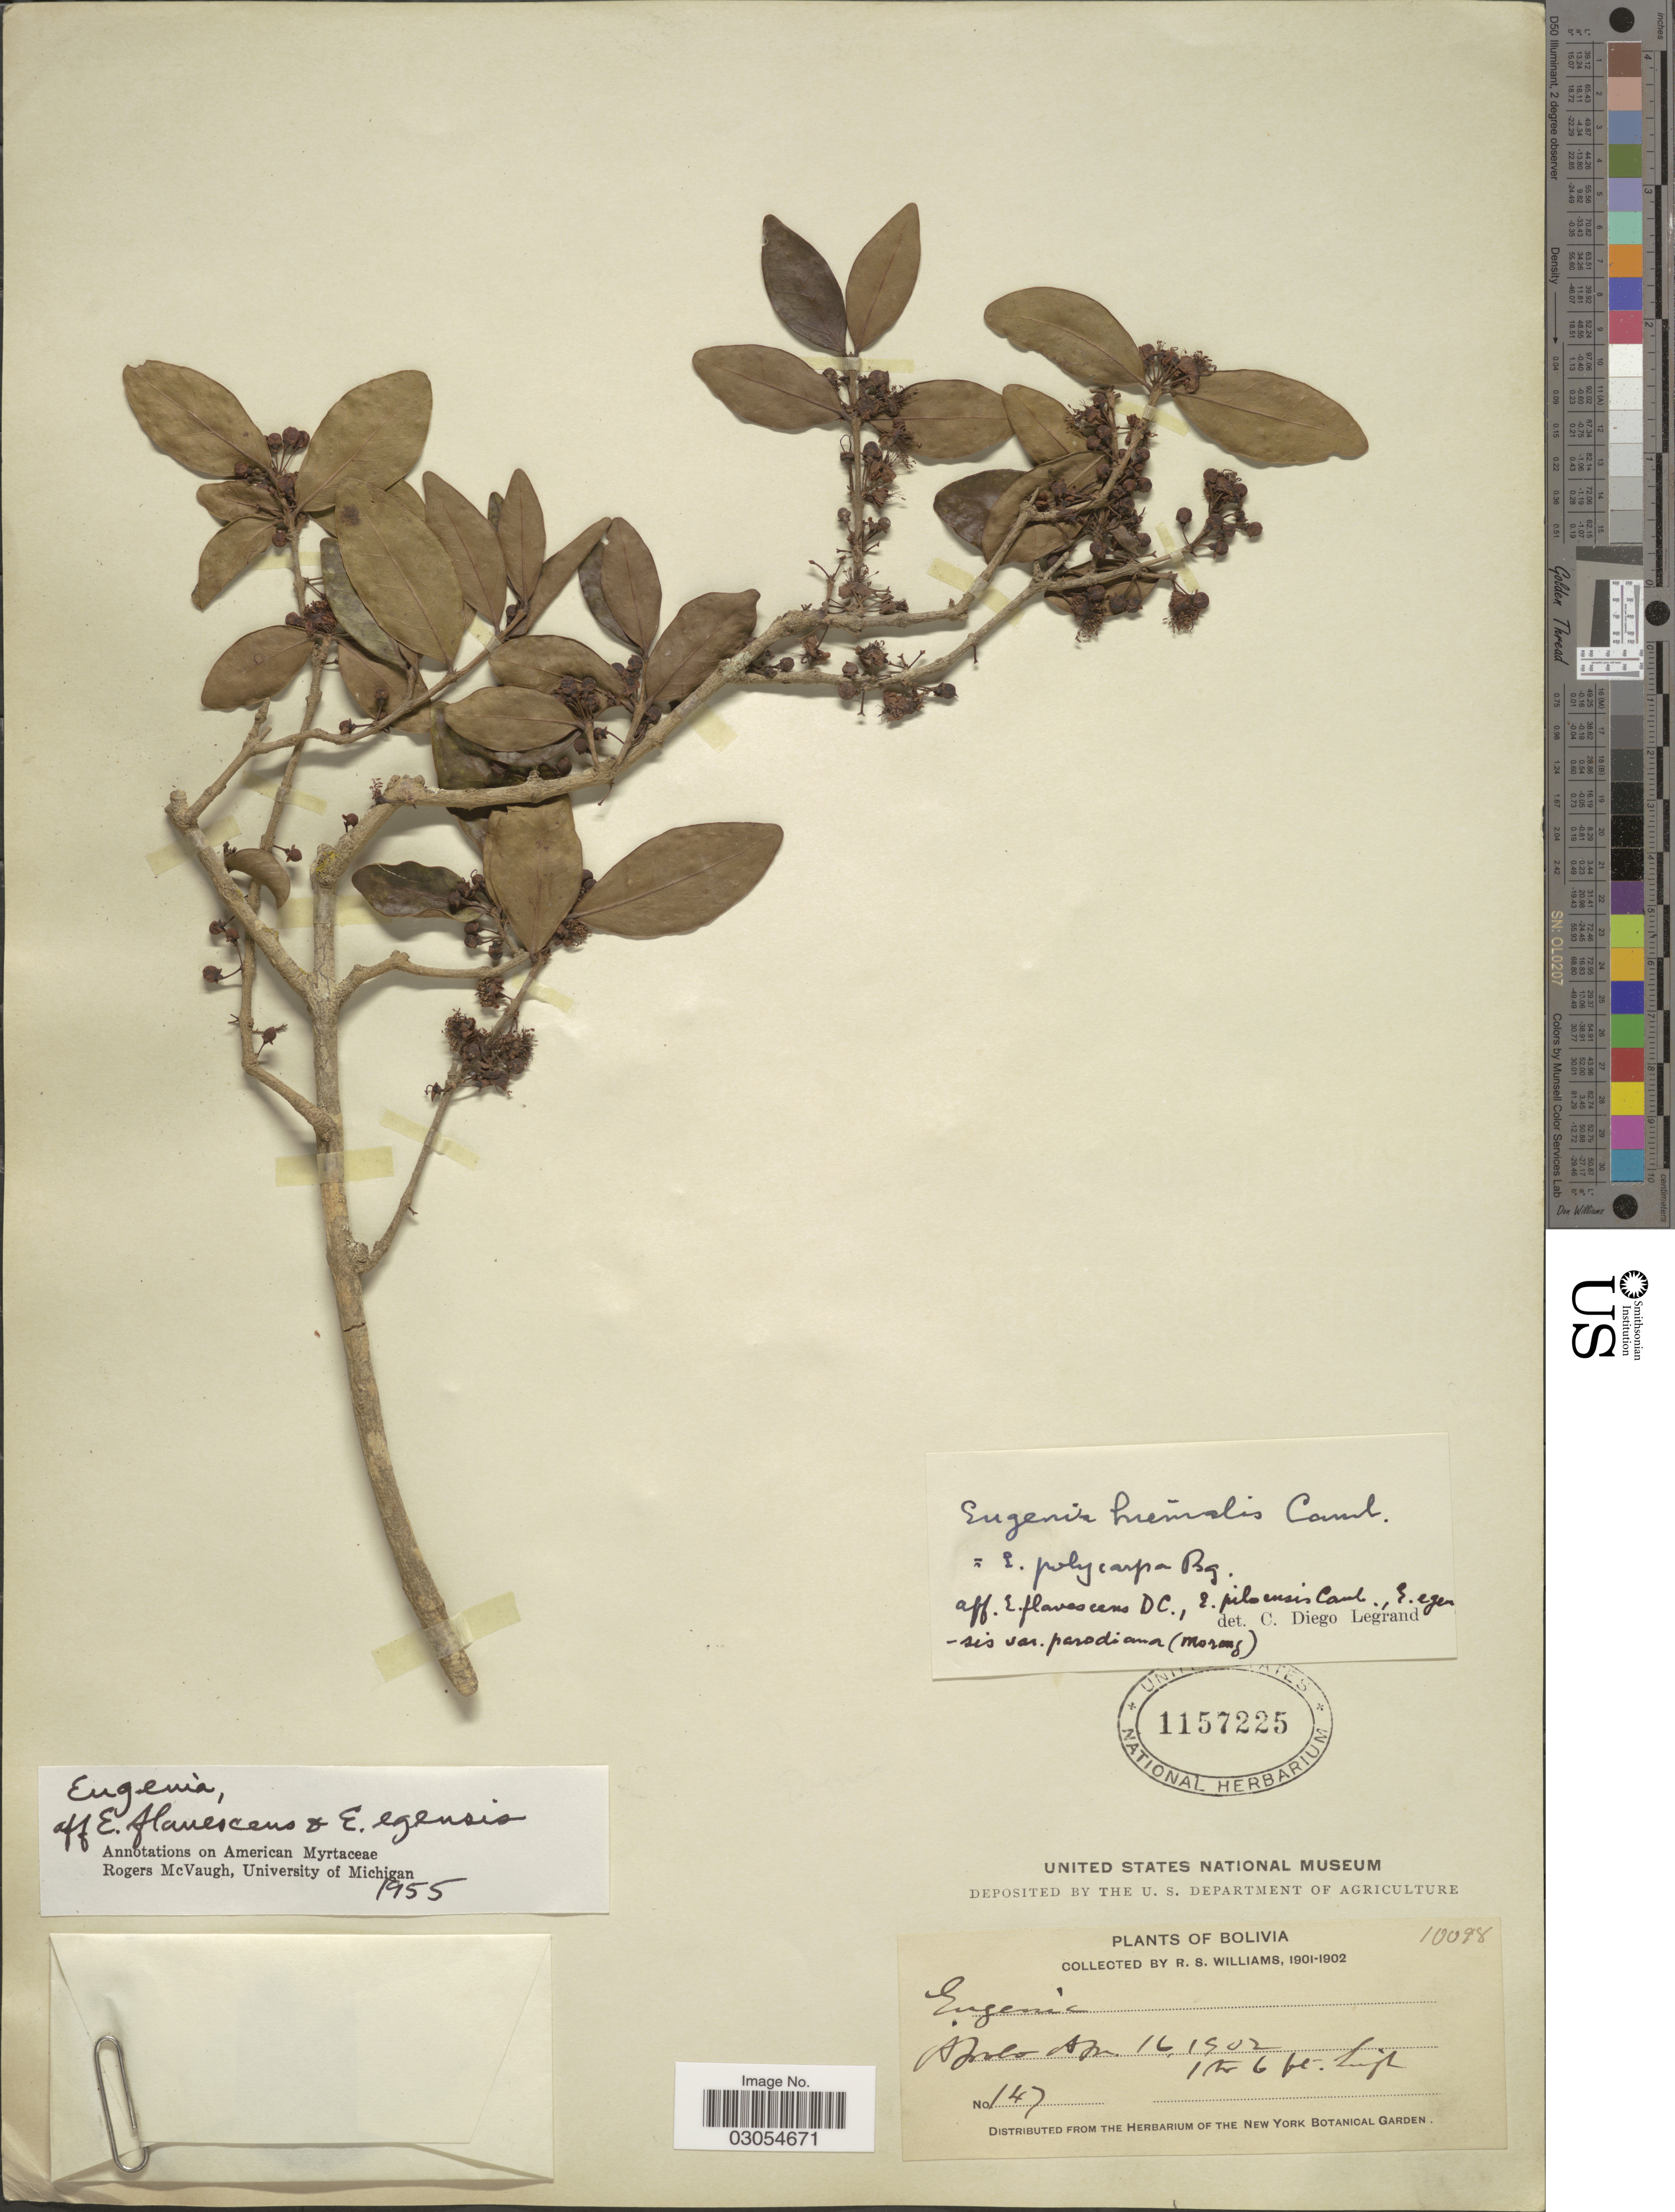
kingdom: Plantae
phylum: Tracheophyta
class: Magnoliopsida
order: Myrtales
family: Myrtaceae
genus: Eugenia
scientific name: Eugenia hiemalis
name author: Cambess.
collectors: R. S. Williams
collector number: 147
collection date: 1902-04-16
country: Bolivia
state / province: La Paz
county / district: Franz Tamayo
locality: Apolo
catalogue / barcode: US 1157225